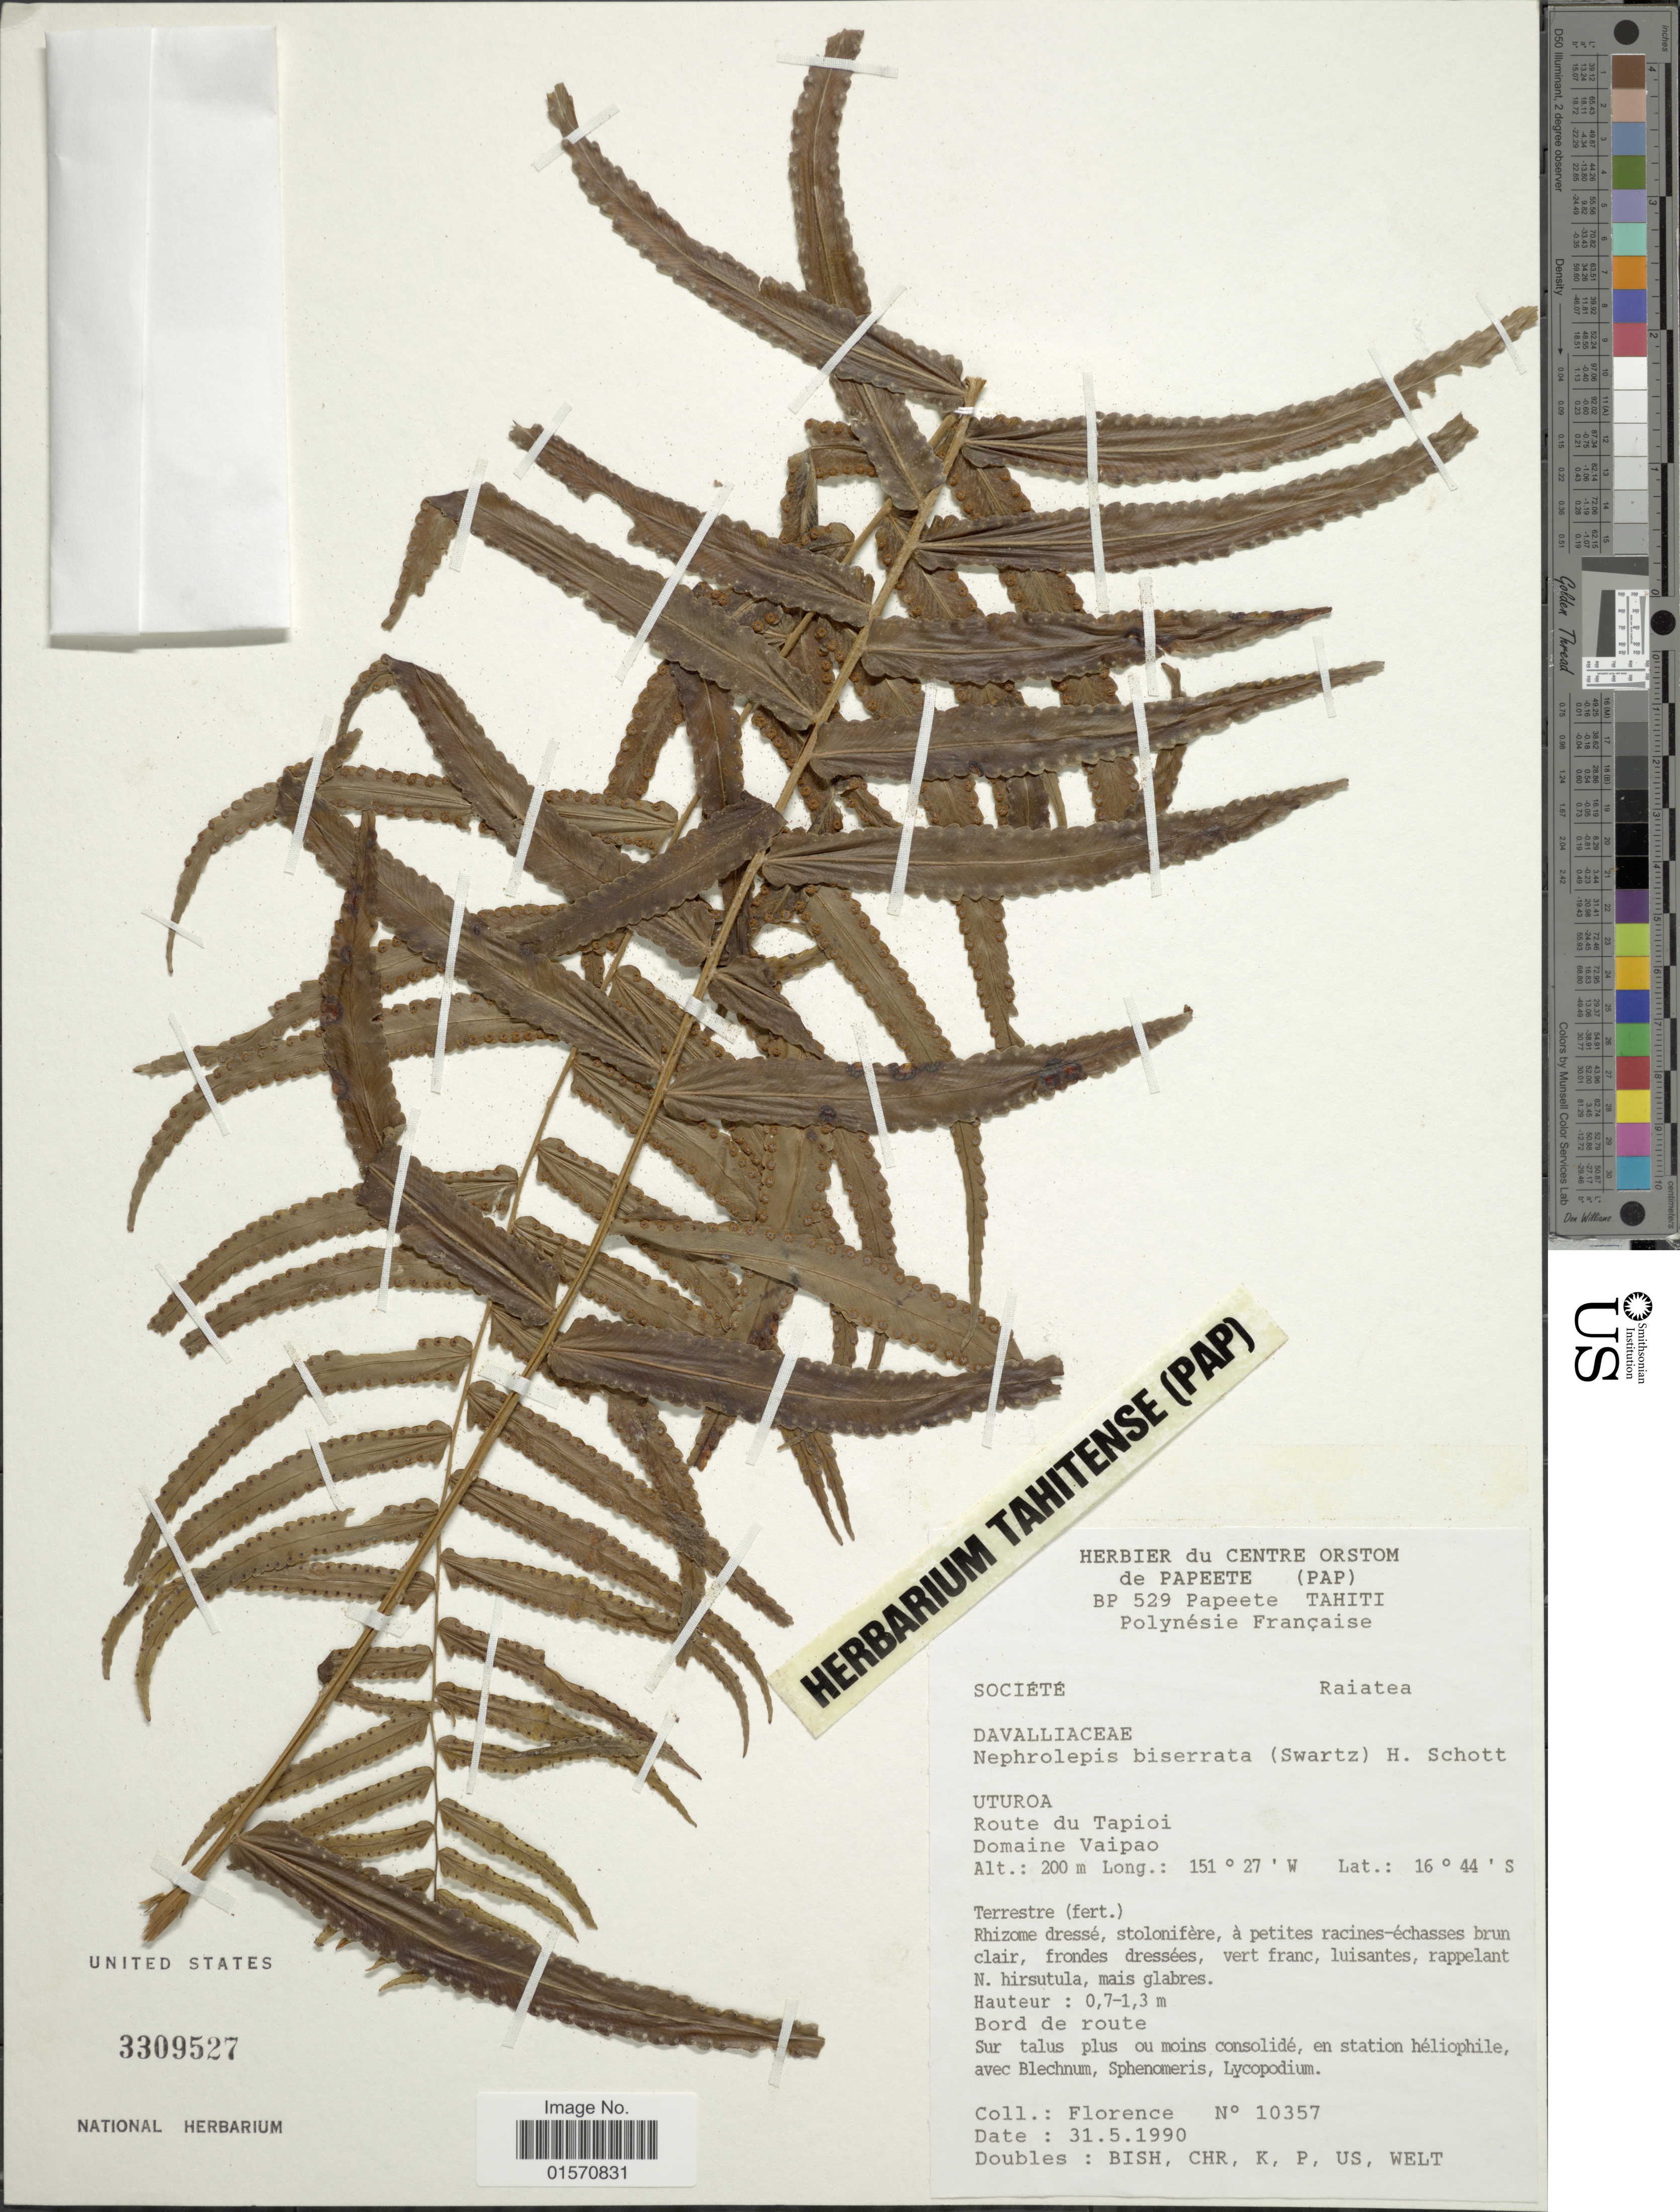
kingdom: Plantae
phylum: Tracheophyta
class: Polypodiopsida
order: Polypodiales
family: Nephrolepidaceae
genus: Nephrolepis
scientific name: Nephrolepis biserrata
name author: (Sw.) Schott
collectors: -. Florence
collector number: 10357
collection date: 1990-05-31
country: French Polynesia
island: Raiatea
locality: Societe. Raiatea. Uturoa. Route du Tapioi. Domaine Vaipao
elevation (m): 200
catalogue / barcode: US 3309527